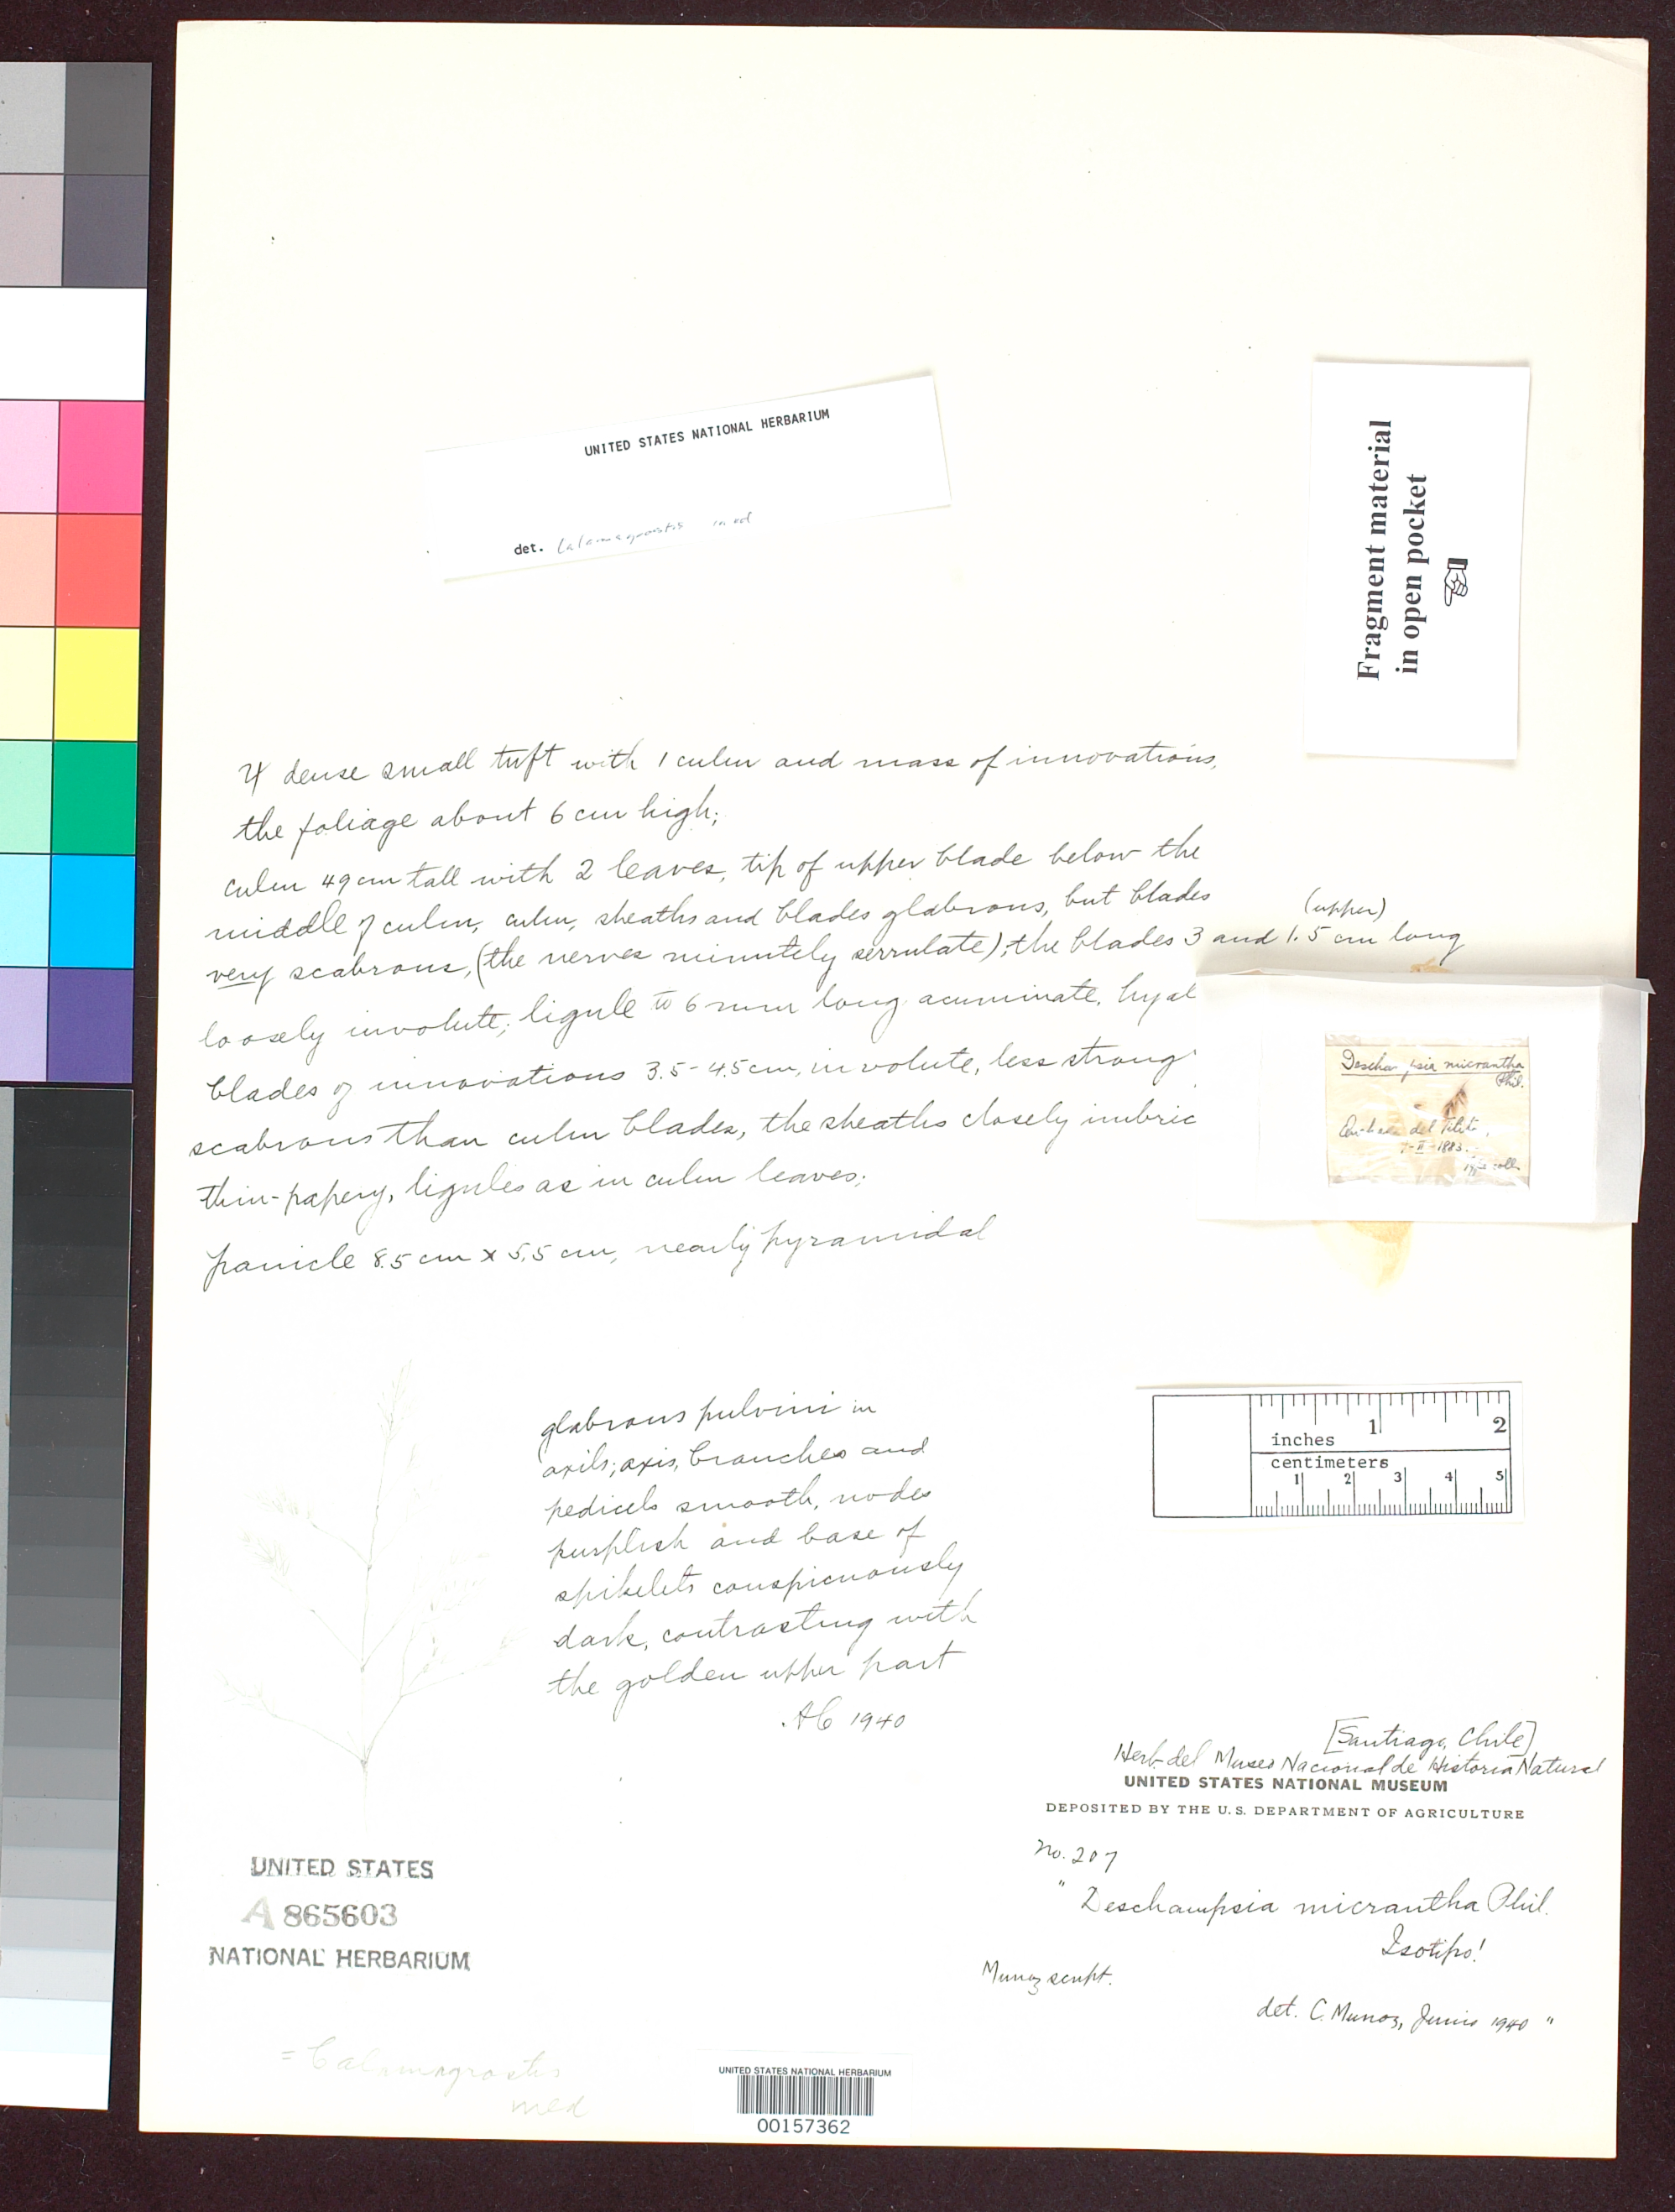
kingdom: Plantae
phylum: Tracheophyta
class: Liliopsida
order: Poales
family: Poaceae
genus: Deschampsia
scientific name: Deschampsia micrantha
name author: Phil.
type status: Type Fragment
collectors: F. Philippi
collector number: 207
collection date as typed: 07 --- 1883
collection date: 1883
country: Chile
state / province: Coquimbo (IV)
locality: Entrada de Tilito.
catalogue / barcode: US 865603A